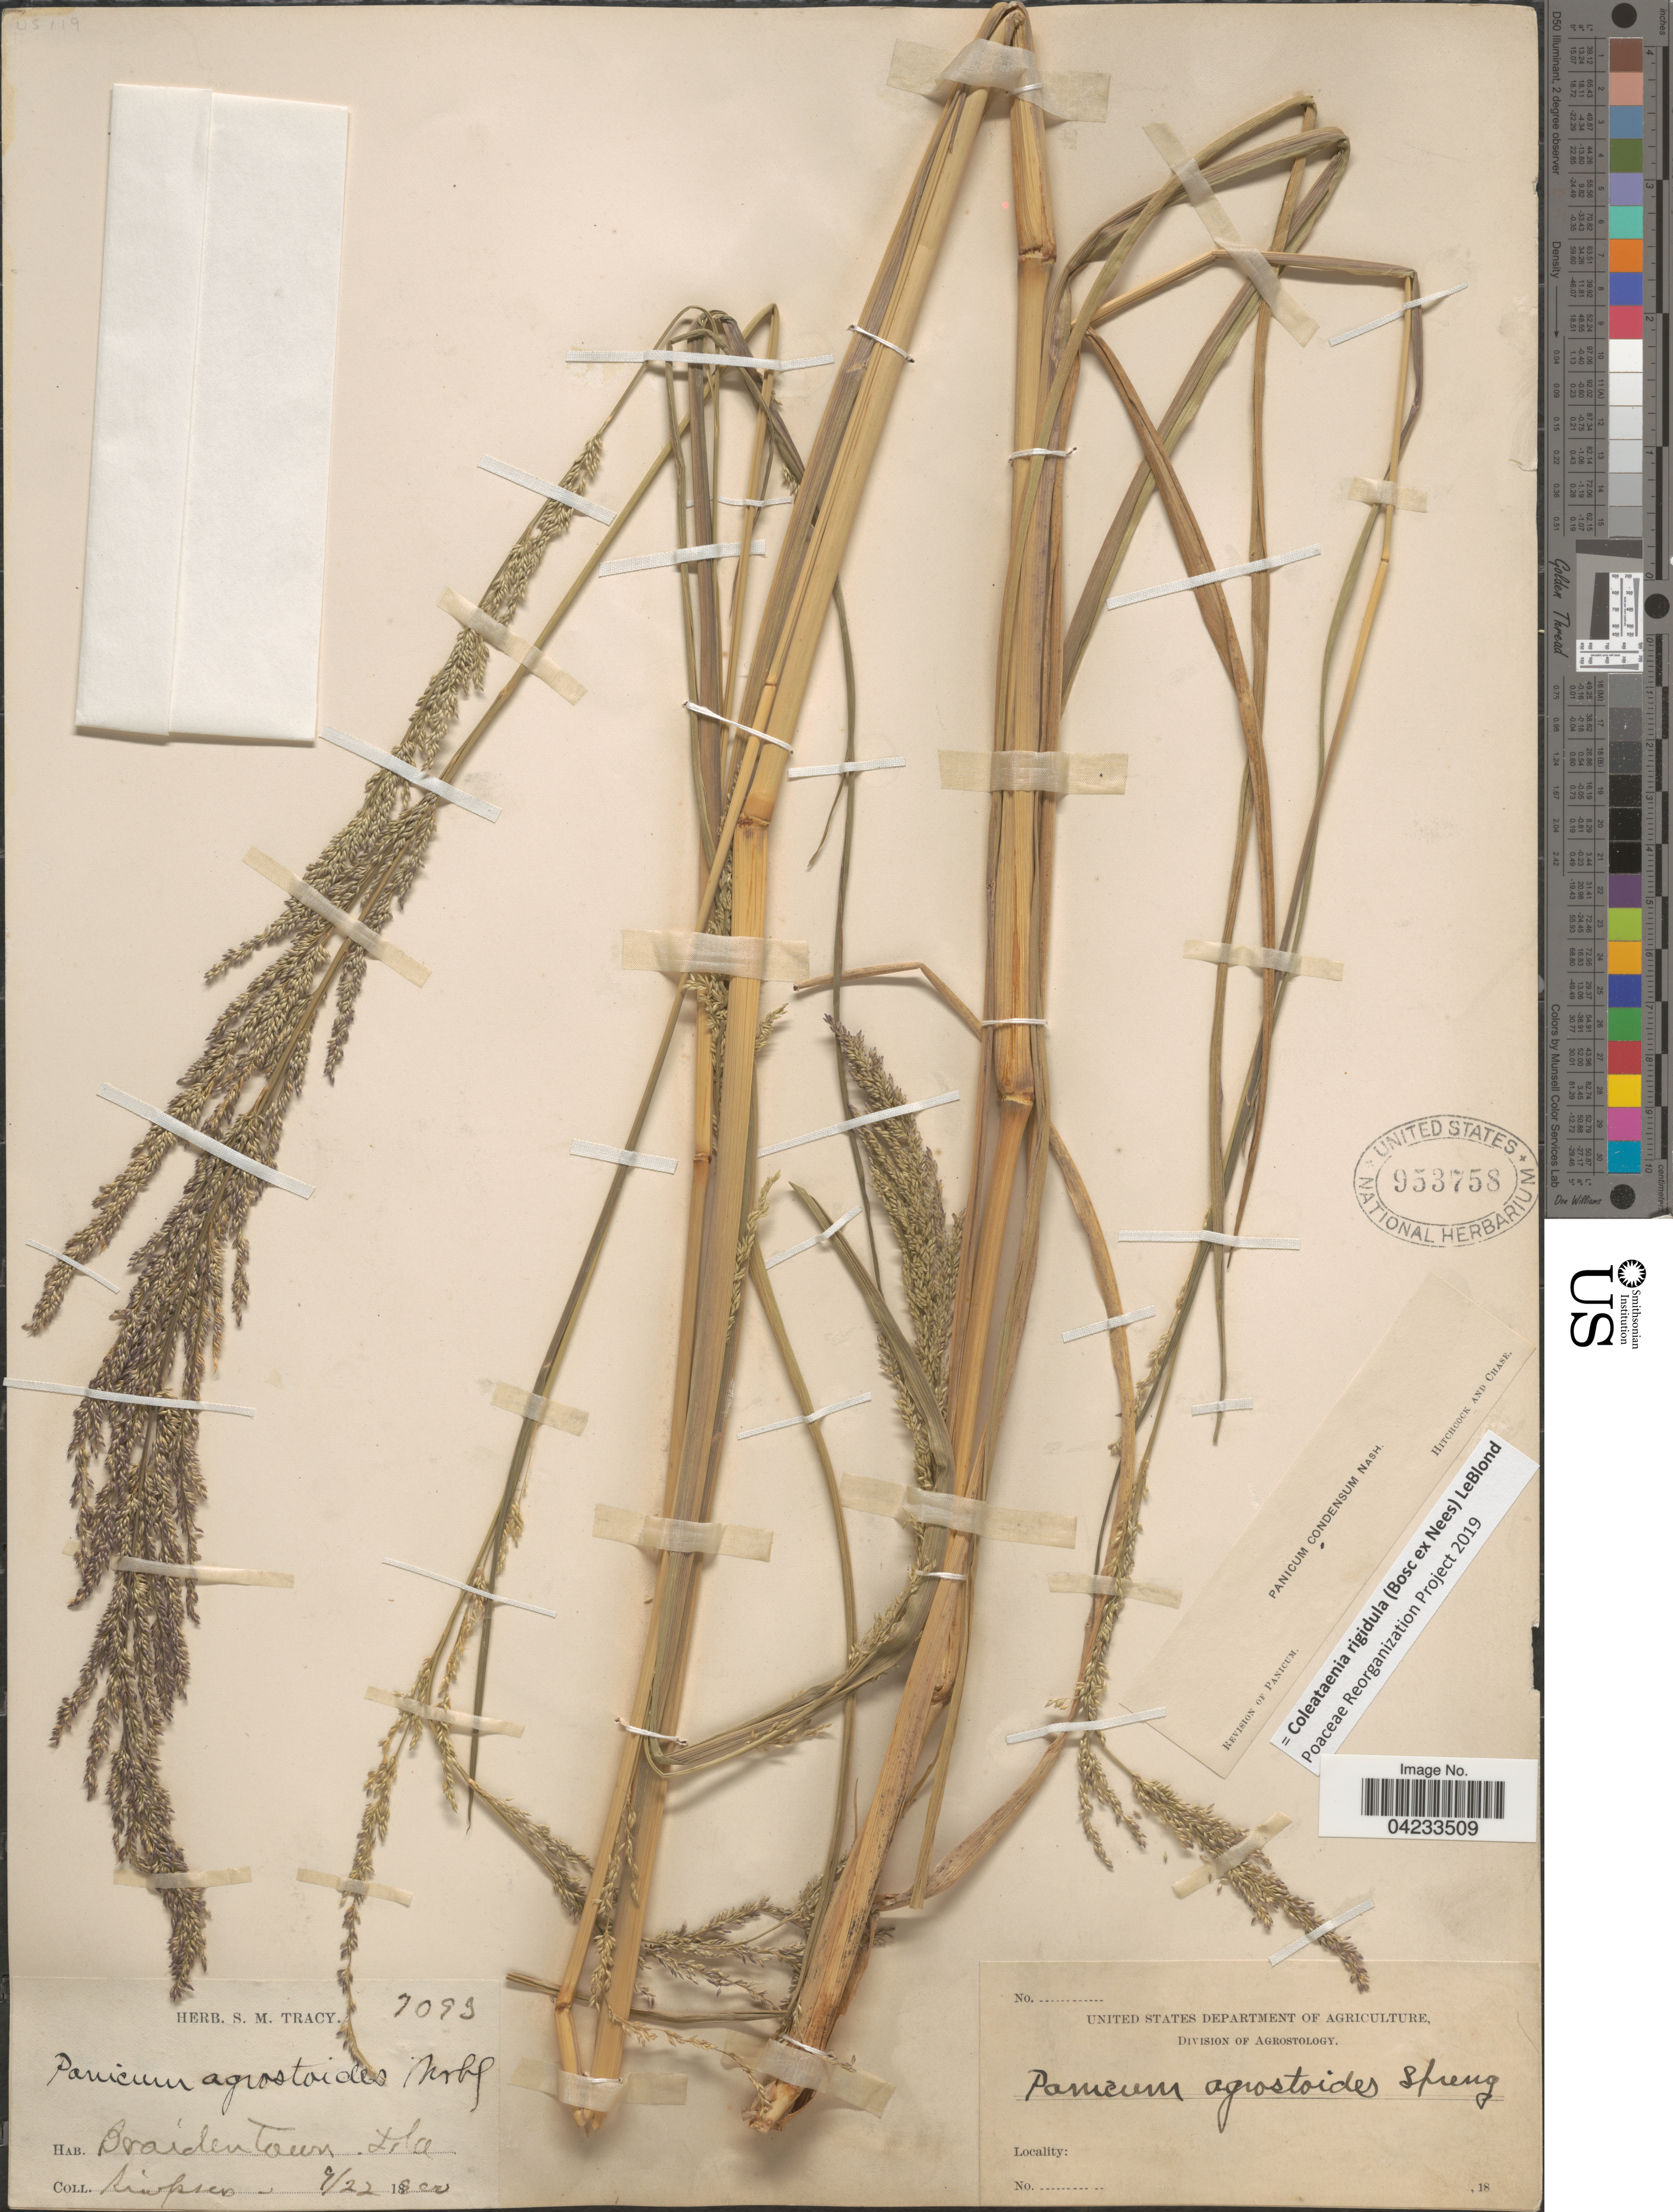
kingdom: Plantae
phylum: Tracheophyta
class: Liliopsida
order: Poales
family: Poaceae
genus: Coleataenia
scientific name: Coleataenia rigidula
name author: (Bosc ex Nees) LeBlond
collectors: J. H. Simpson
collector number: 7093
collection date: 1900-09-22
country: United States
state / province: Florida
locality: Braiden Town.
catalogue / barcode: US 953758